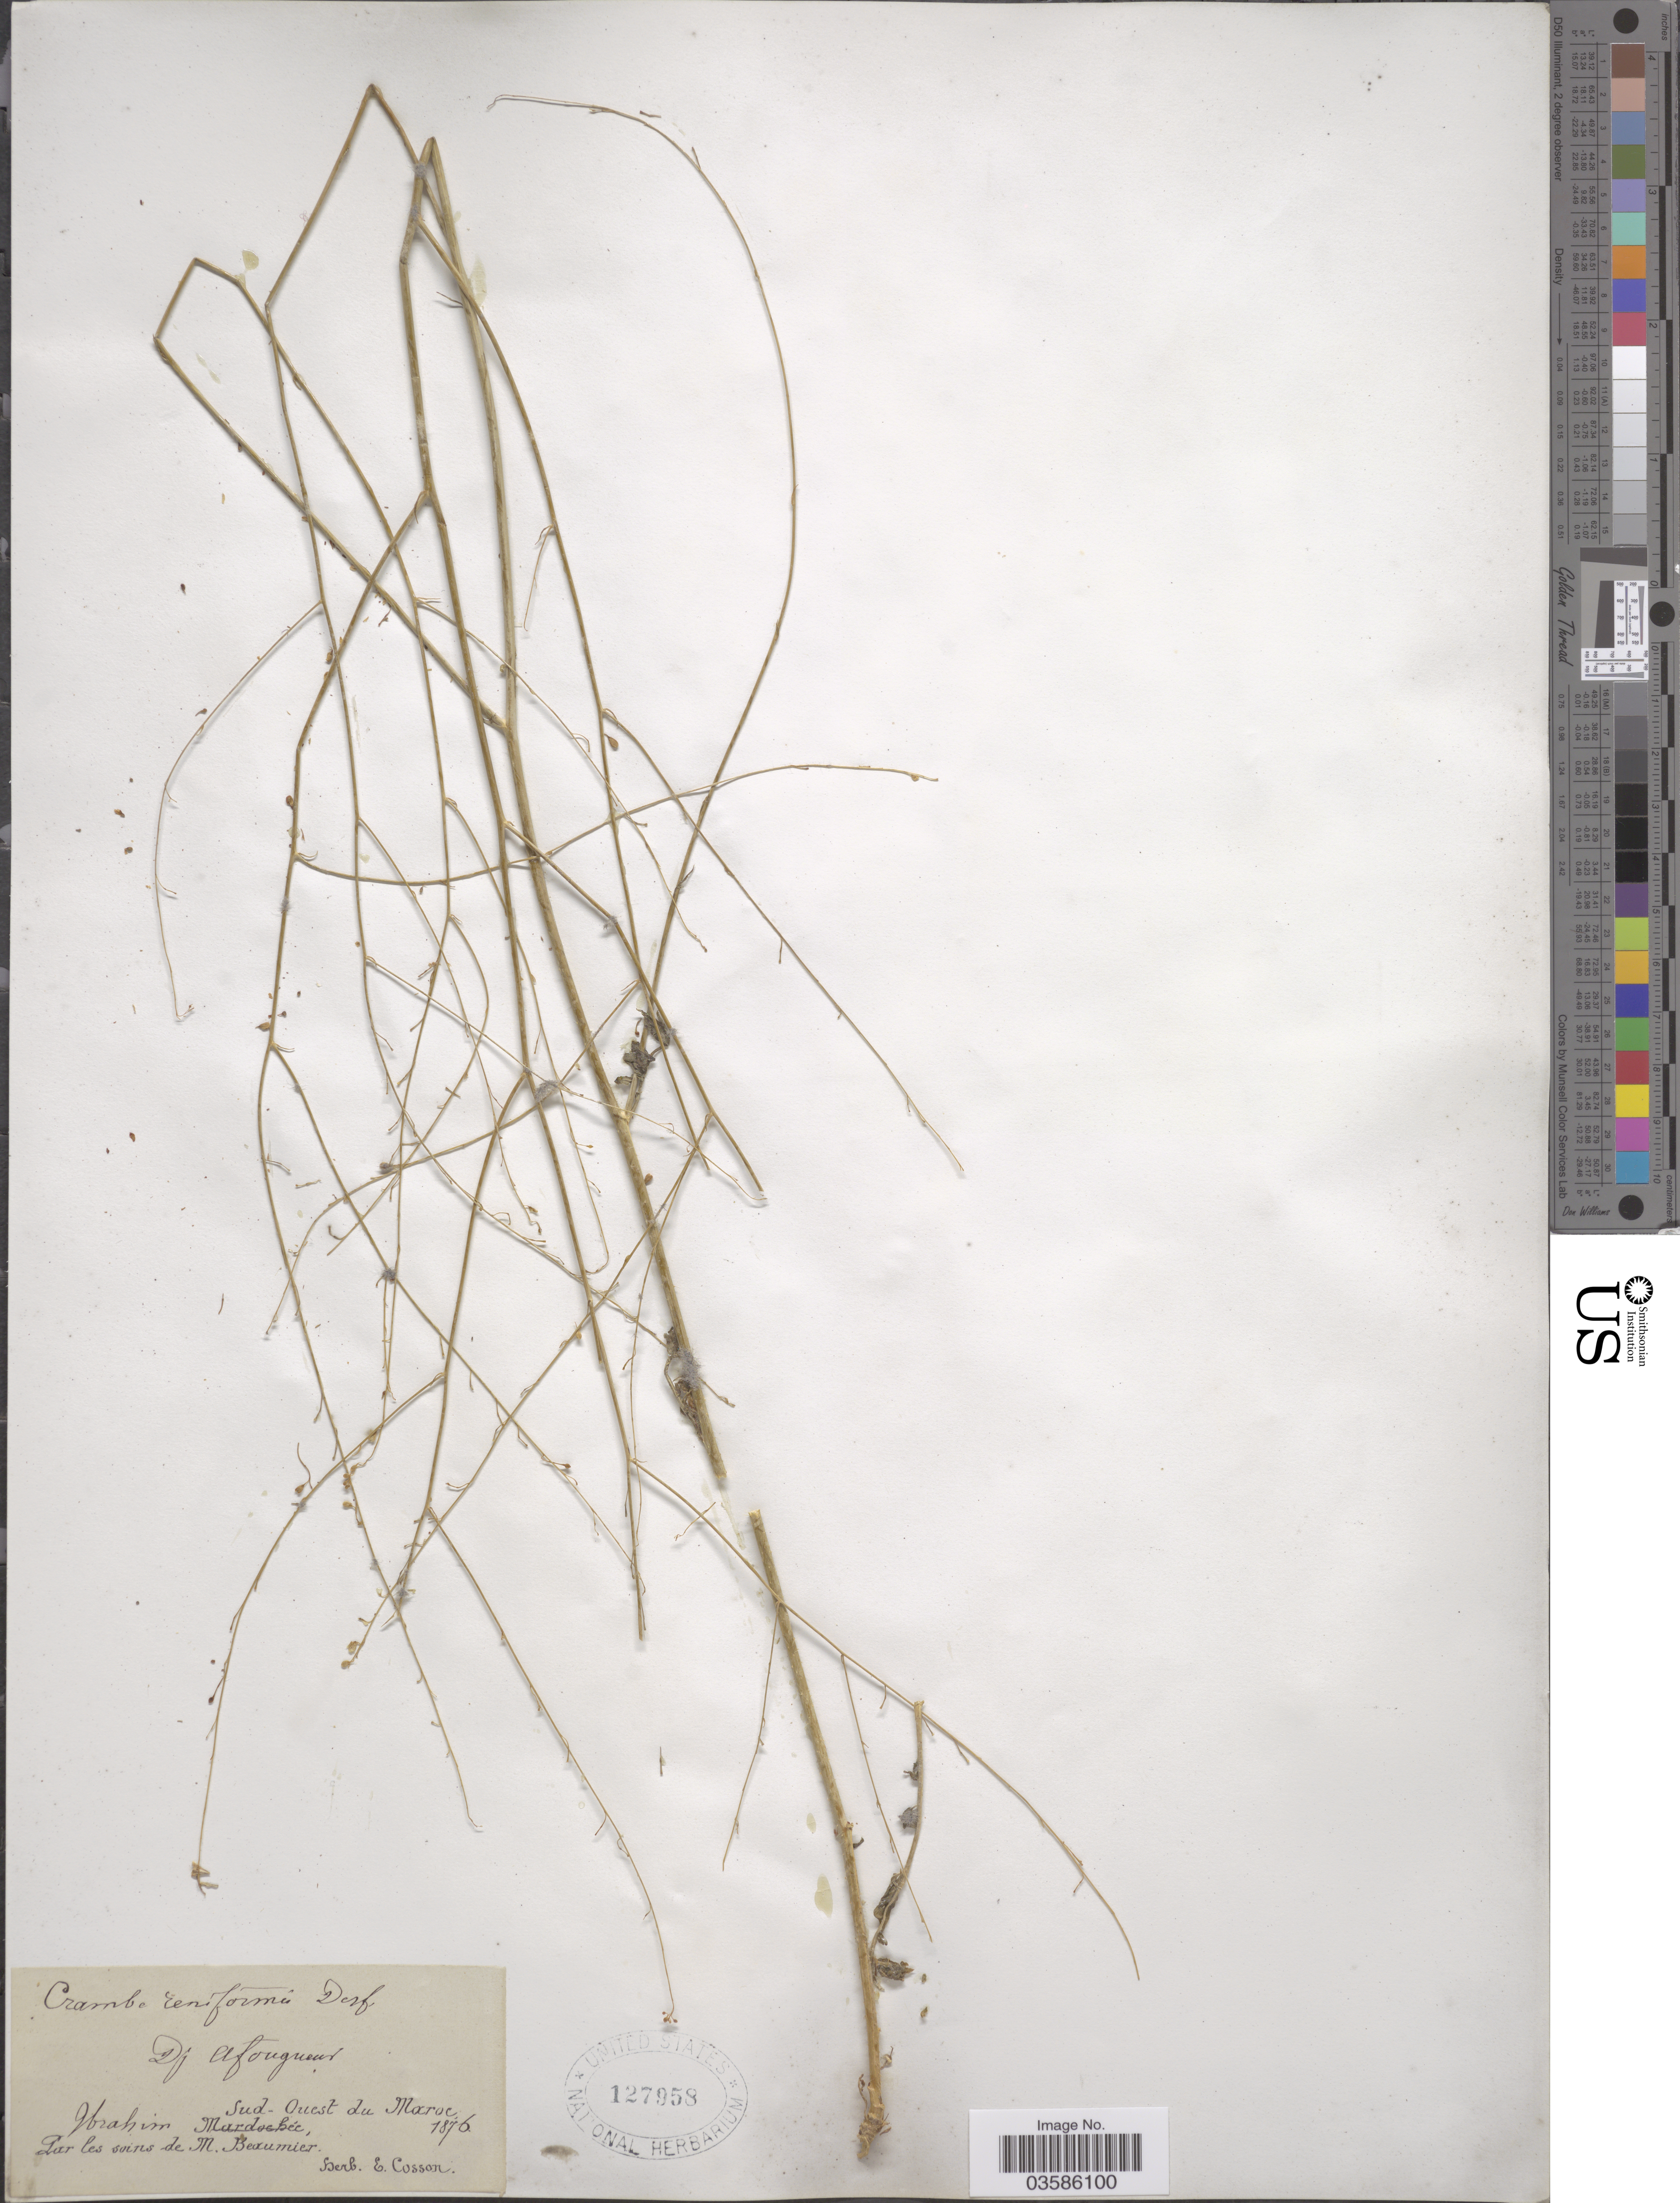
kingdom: Plantae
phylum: Tracheophyta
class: Magnoliopsida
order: Brassicales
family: Brassicaceae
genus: Crambe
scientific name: Crambe reniformis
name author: Desf.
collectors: M. Beaumier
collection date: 1876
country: Morocco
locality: Sud-Ouest du Maroc, Ibrahim.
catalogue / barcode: US 127958